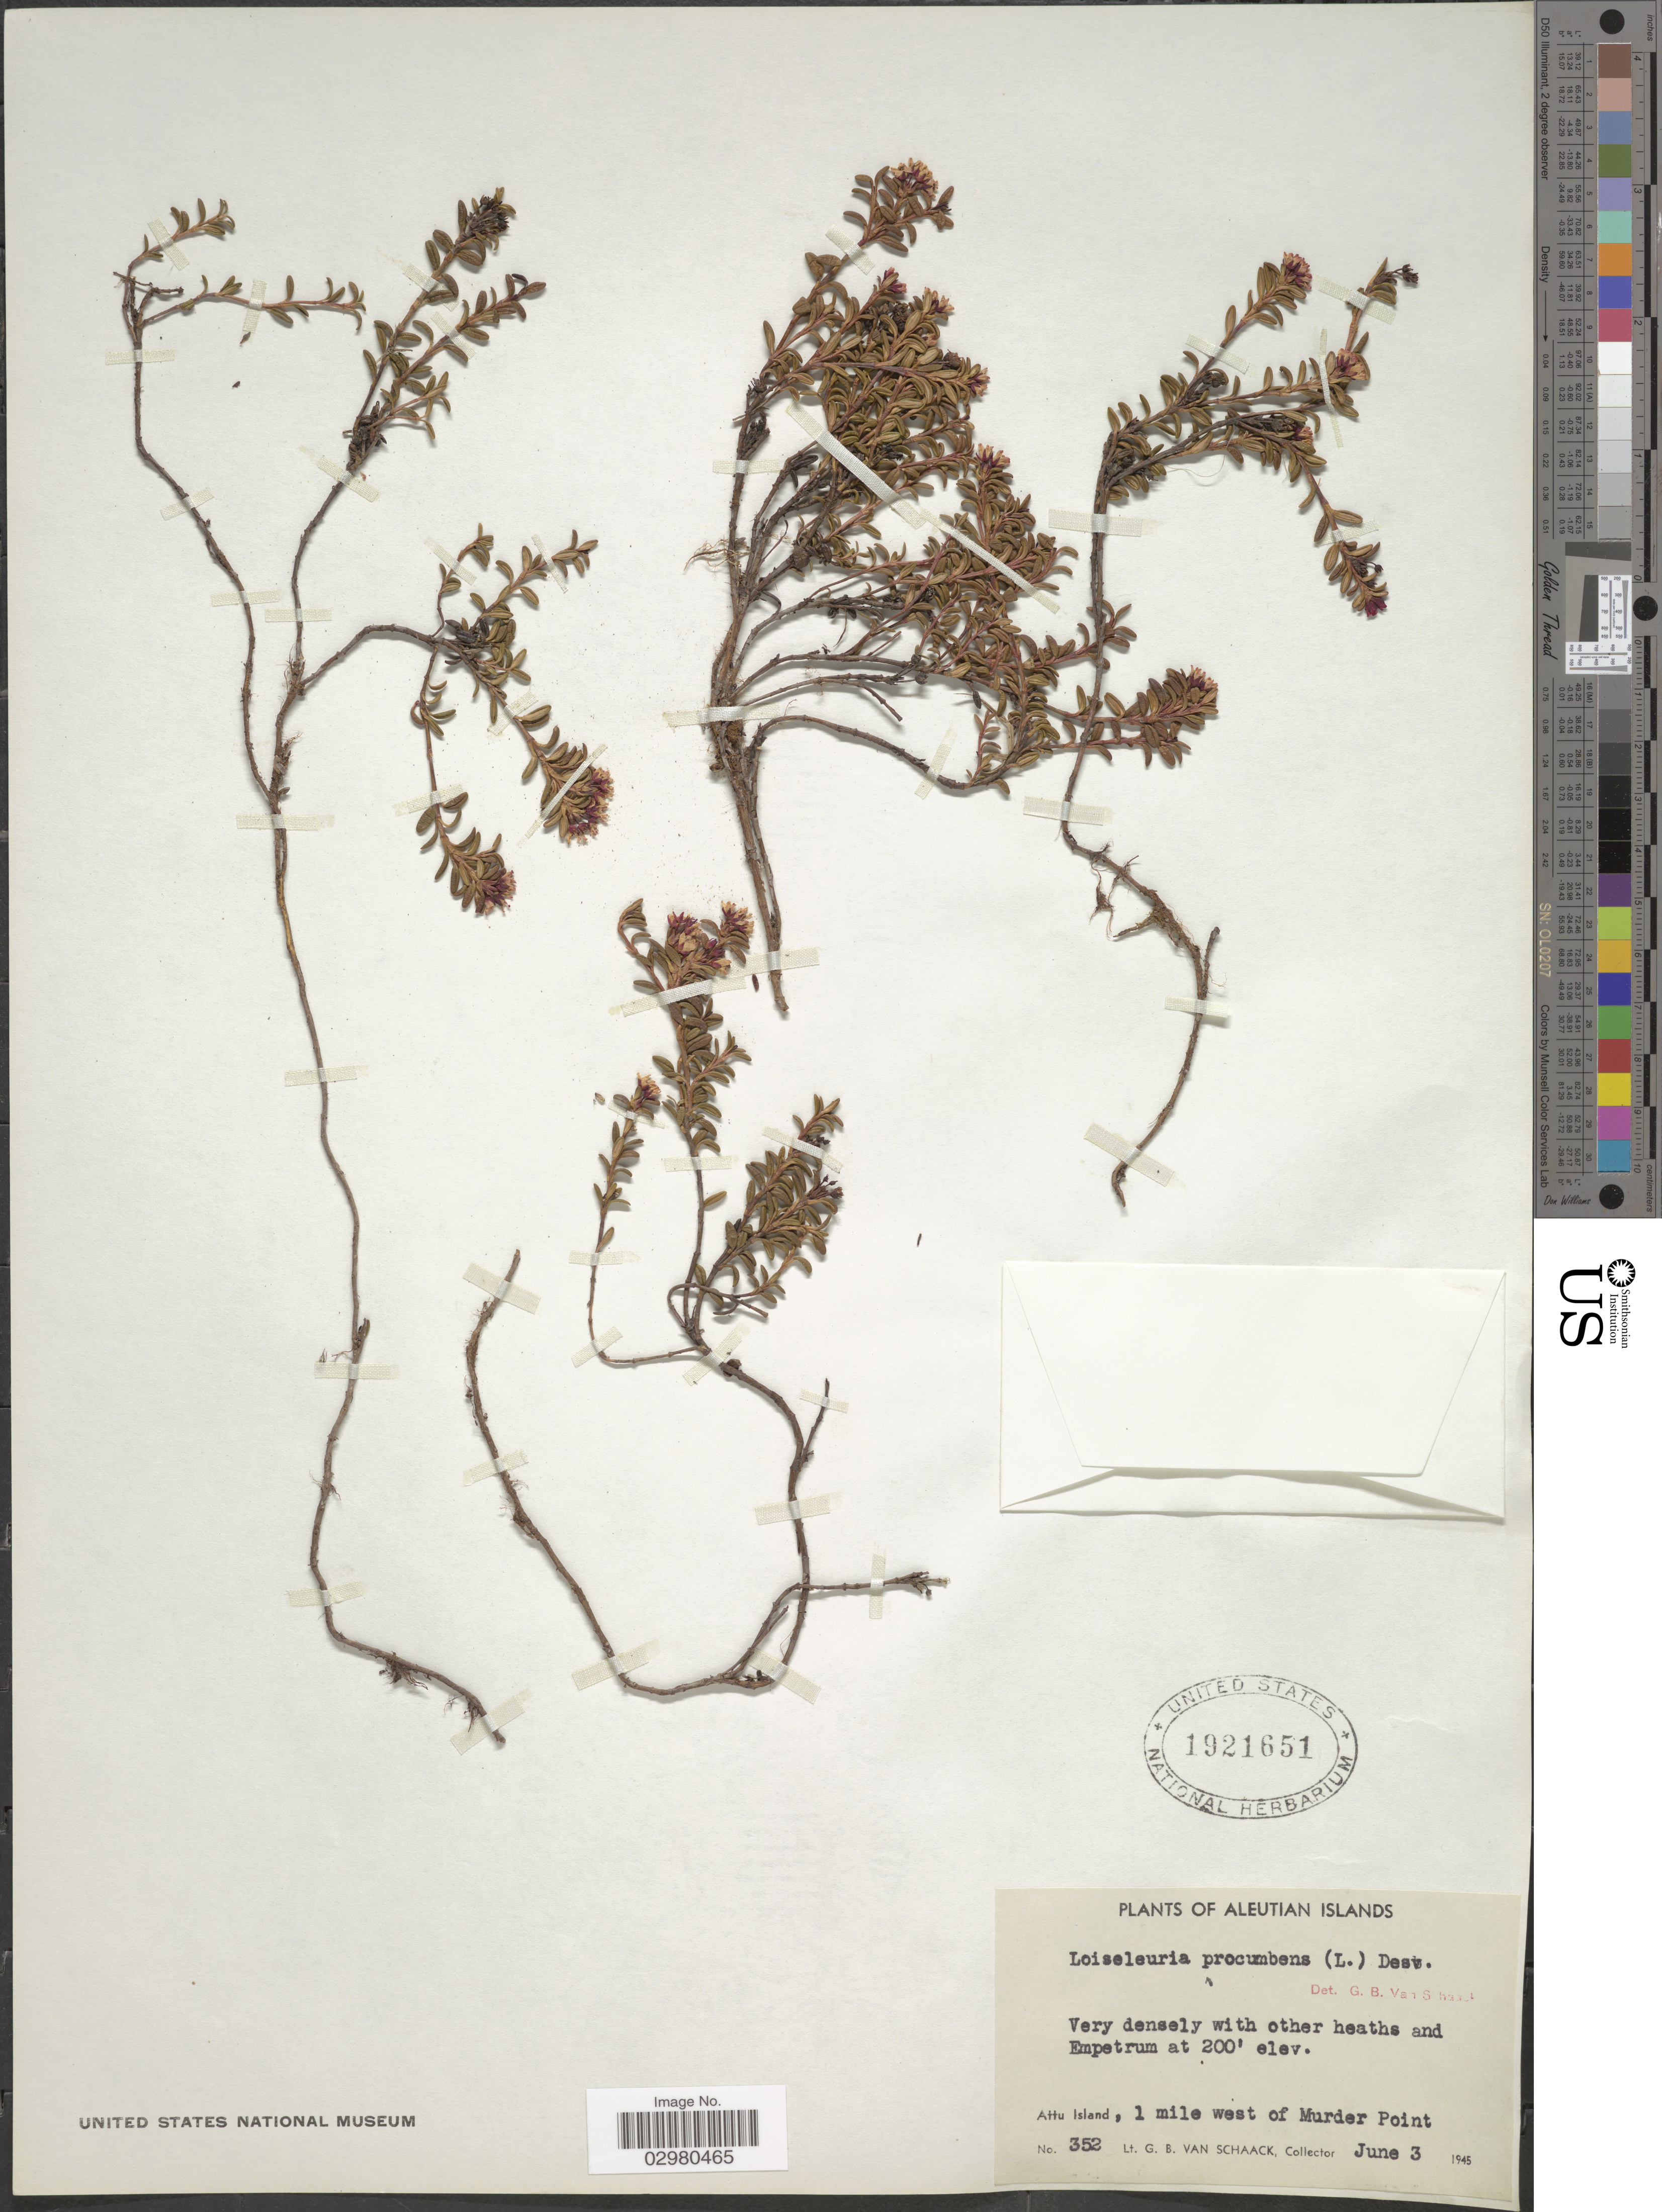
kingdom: Plantae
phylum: Tracheophyta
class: Magnoliopsida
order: Ericales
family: Ericaceae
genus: Loiseleuria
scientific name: Loiseleuria procumbens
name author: (L.) Desv.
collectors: G. Van Schaak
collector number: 352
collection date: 1945-06-03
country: United States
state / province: Alaska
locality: Aleutian Islands. Attu Island, 1 mile west of Murder Point.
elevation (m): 61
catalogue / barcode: US 1921651